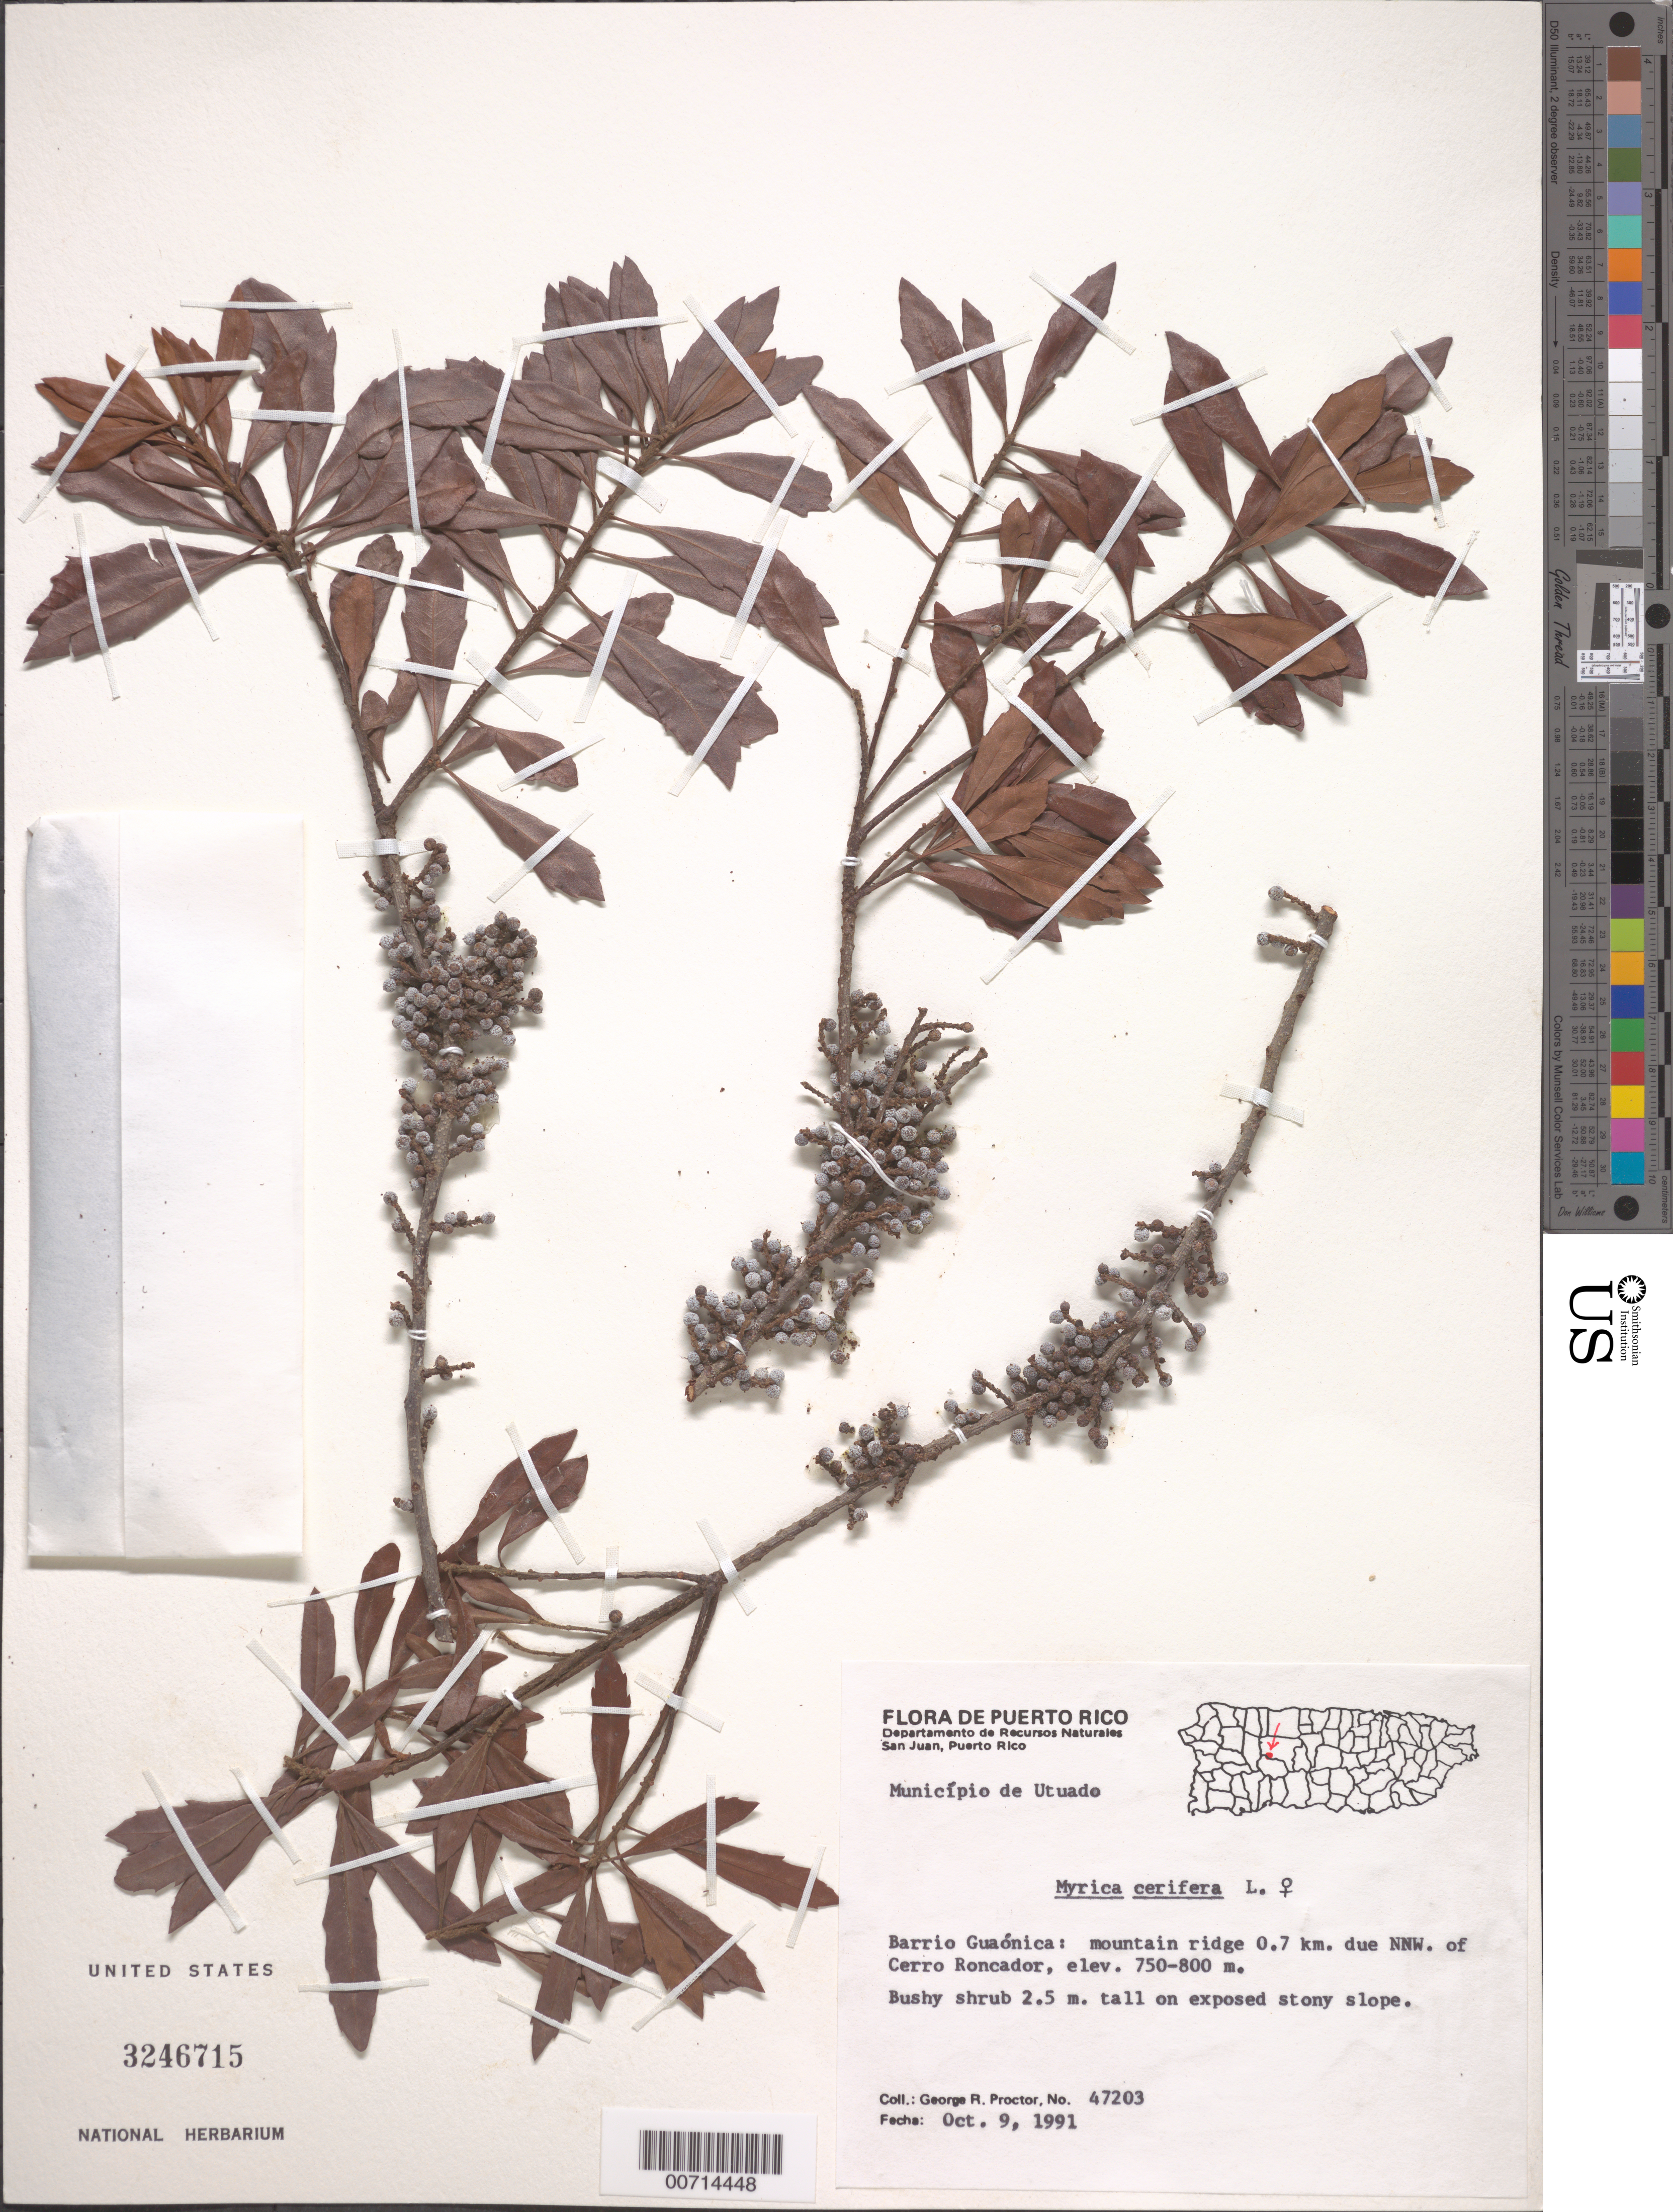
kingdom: Plantae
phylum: Tracheophyta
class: Magnoliopsida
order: Fagales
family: Myricaceae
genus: Morella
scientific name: Morella cerifera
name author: (L.) Small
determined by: Strong, M. T., (US), Smithsonian Institution - National Museum of Natural History (UNITED STATES)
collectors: G. R. Proctor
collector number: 47203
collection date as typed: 09 Oct 1991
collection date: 1991-10-09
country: Puerto Rico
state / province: Utuado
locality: Mun. Utuado, Barrio Guaónica: mountain ridge 0.7 km due NNW of Cerro Roncador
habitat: Exposed stony slope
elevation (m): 750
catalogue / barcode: US 3246715